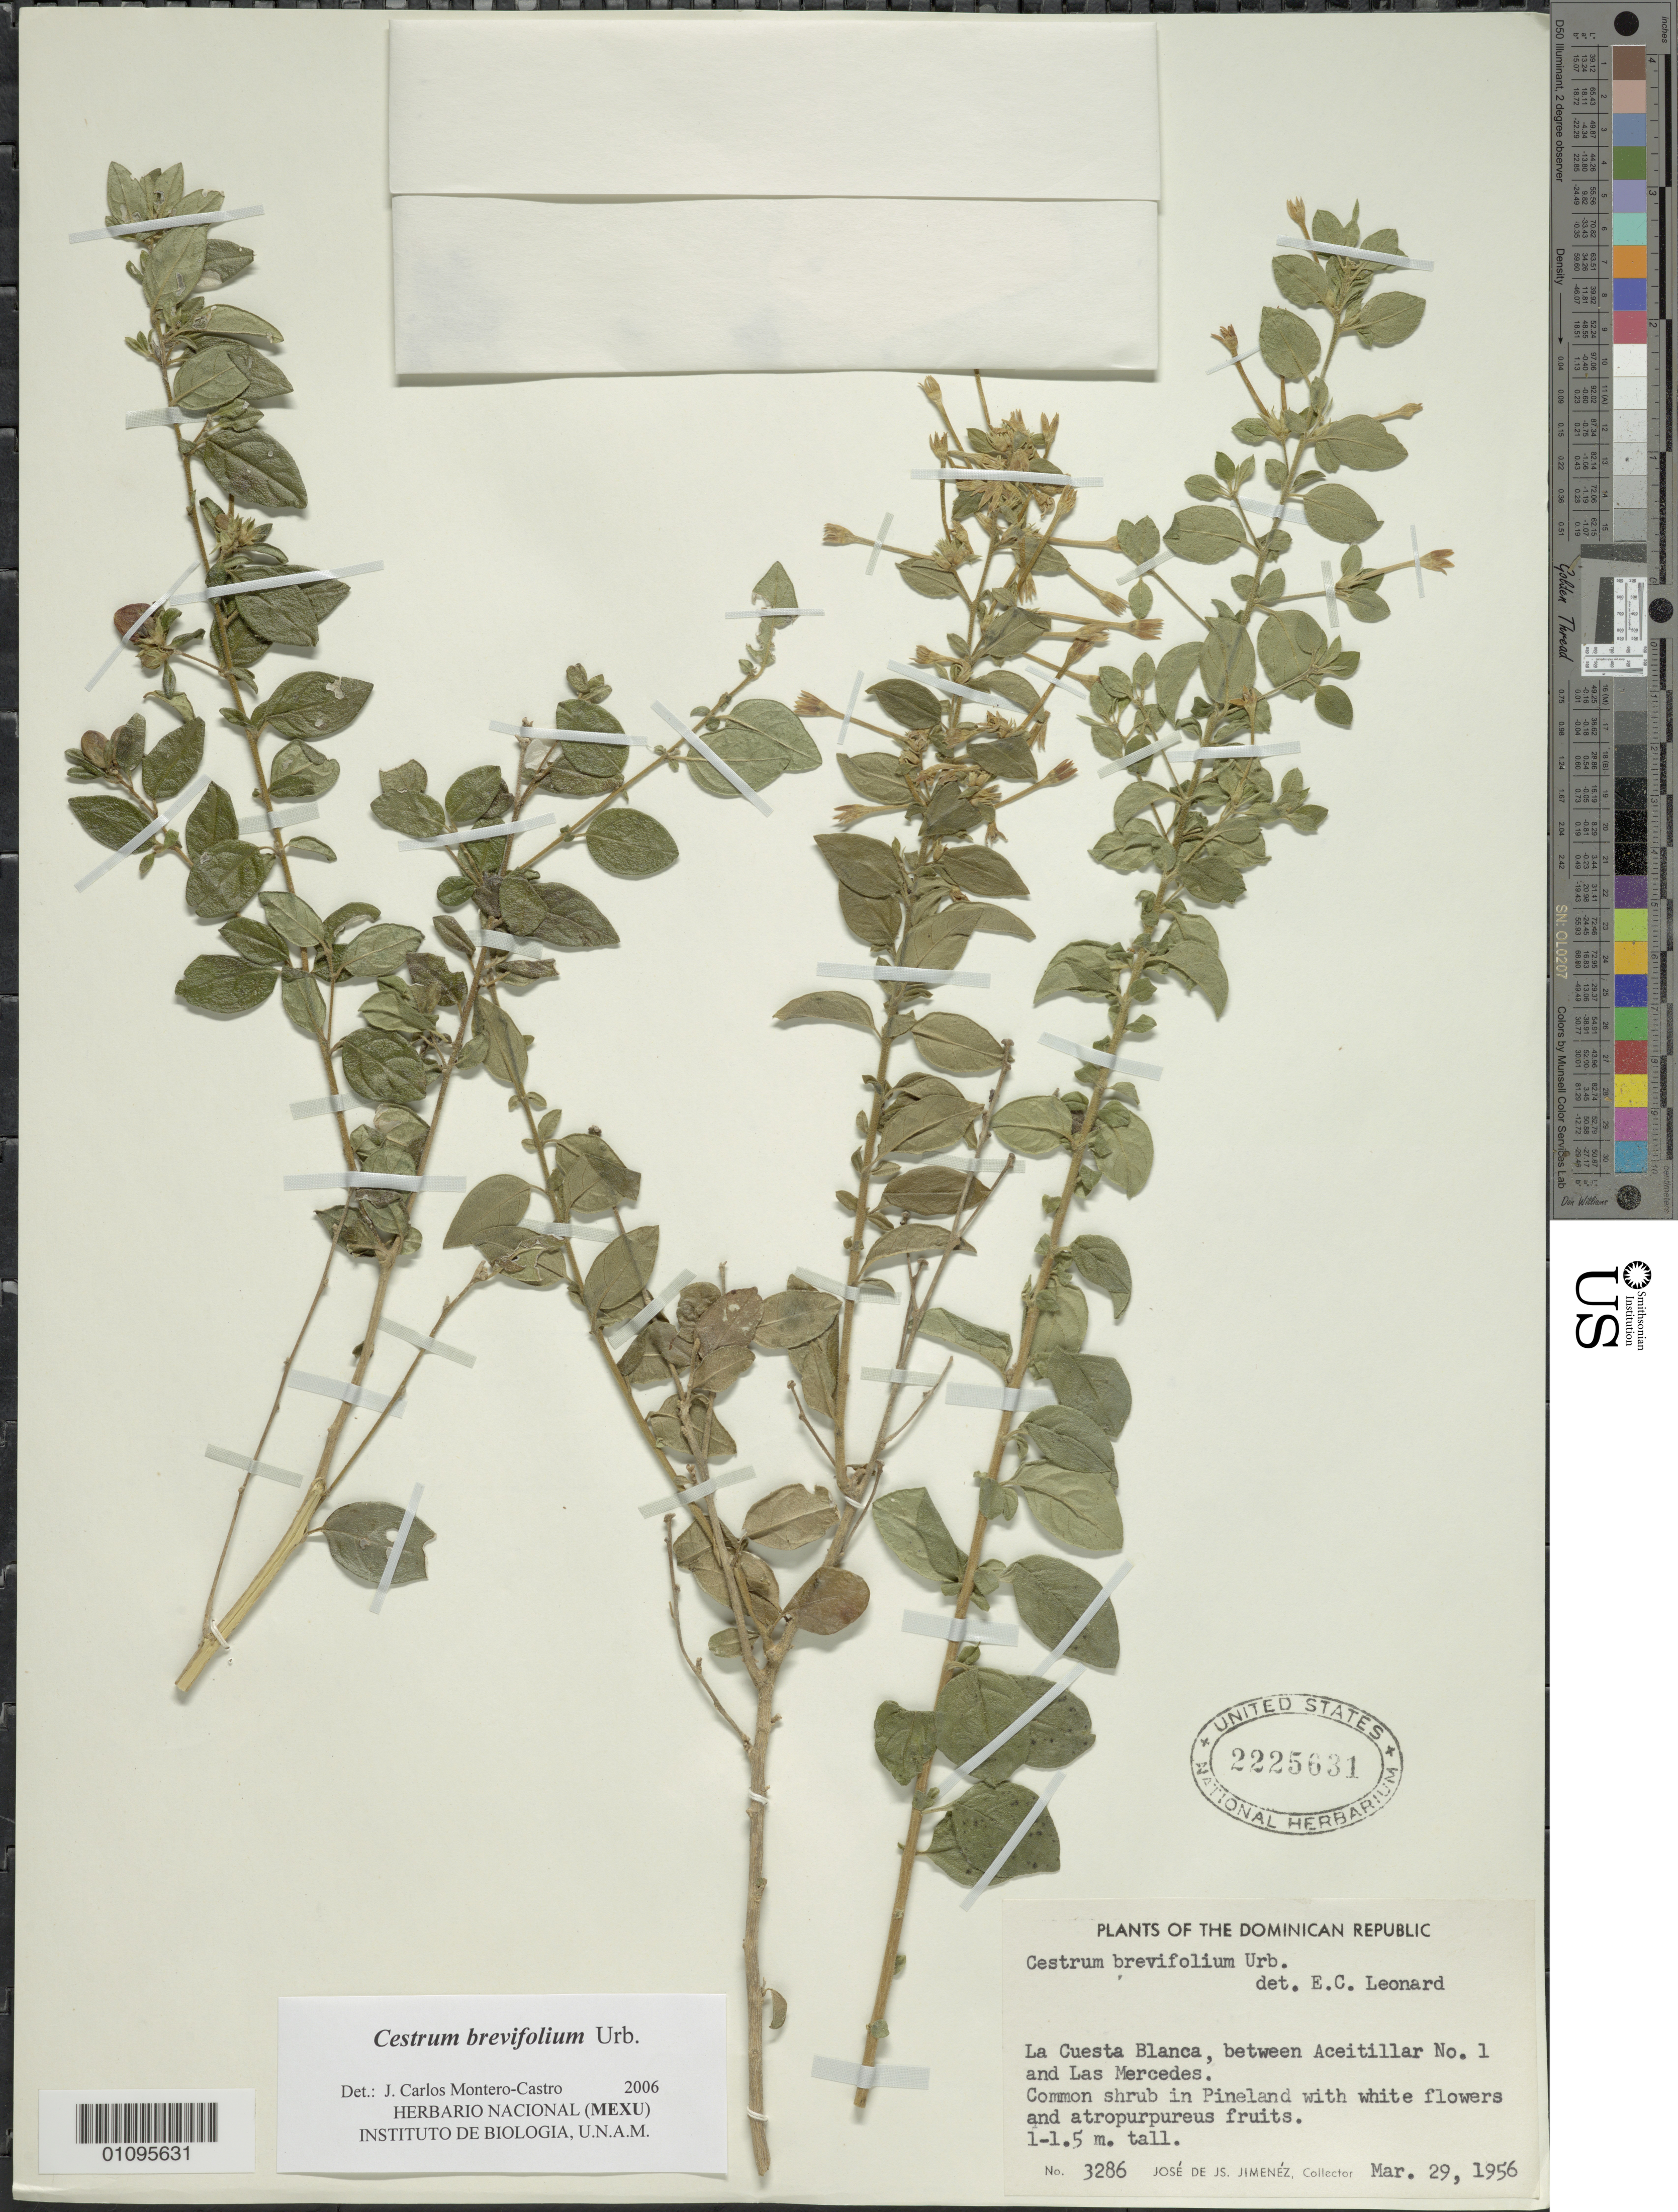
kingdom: Plantae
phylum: Tracheophyta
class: Magnoliopsida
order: Solanales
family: Solanaceae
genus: Cestrum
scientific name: Cestrum brevifolium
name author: Urb.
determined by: Montero-Castro, J. C.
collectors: J. J. Jiménez Almonte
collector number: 3286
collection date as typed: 29 Mar 1956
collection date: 1956-03-29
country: Dominican Republic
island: Hispaniola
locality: La Cuesta Blanca, between Aceitillar No. 1 and Las Mercedes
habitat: In pineland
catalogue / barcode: US 2225631